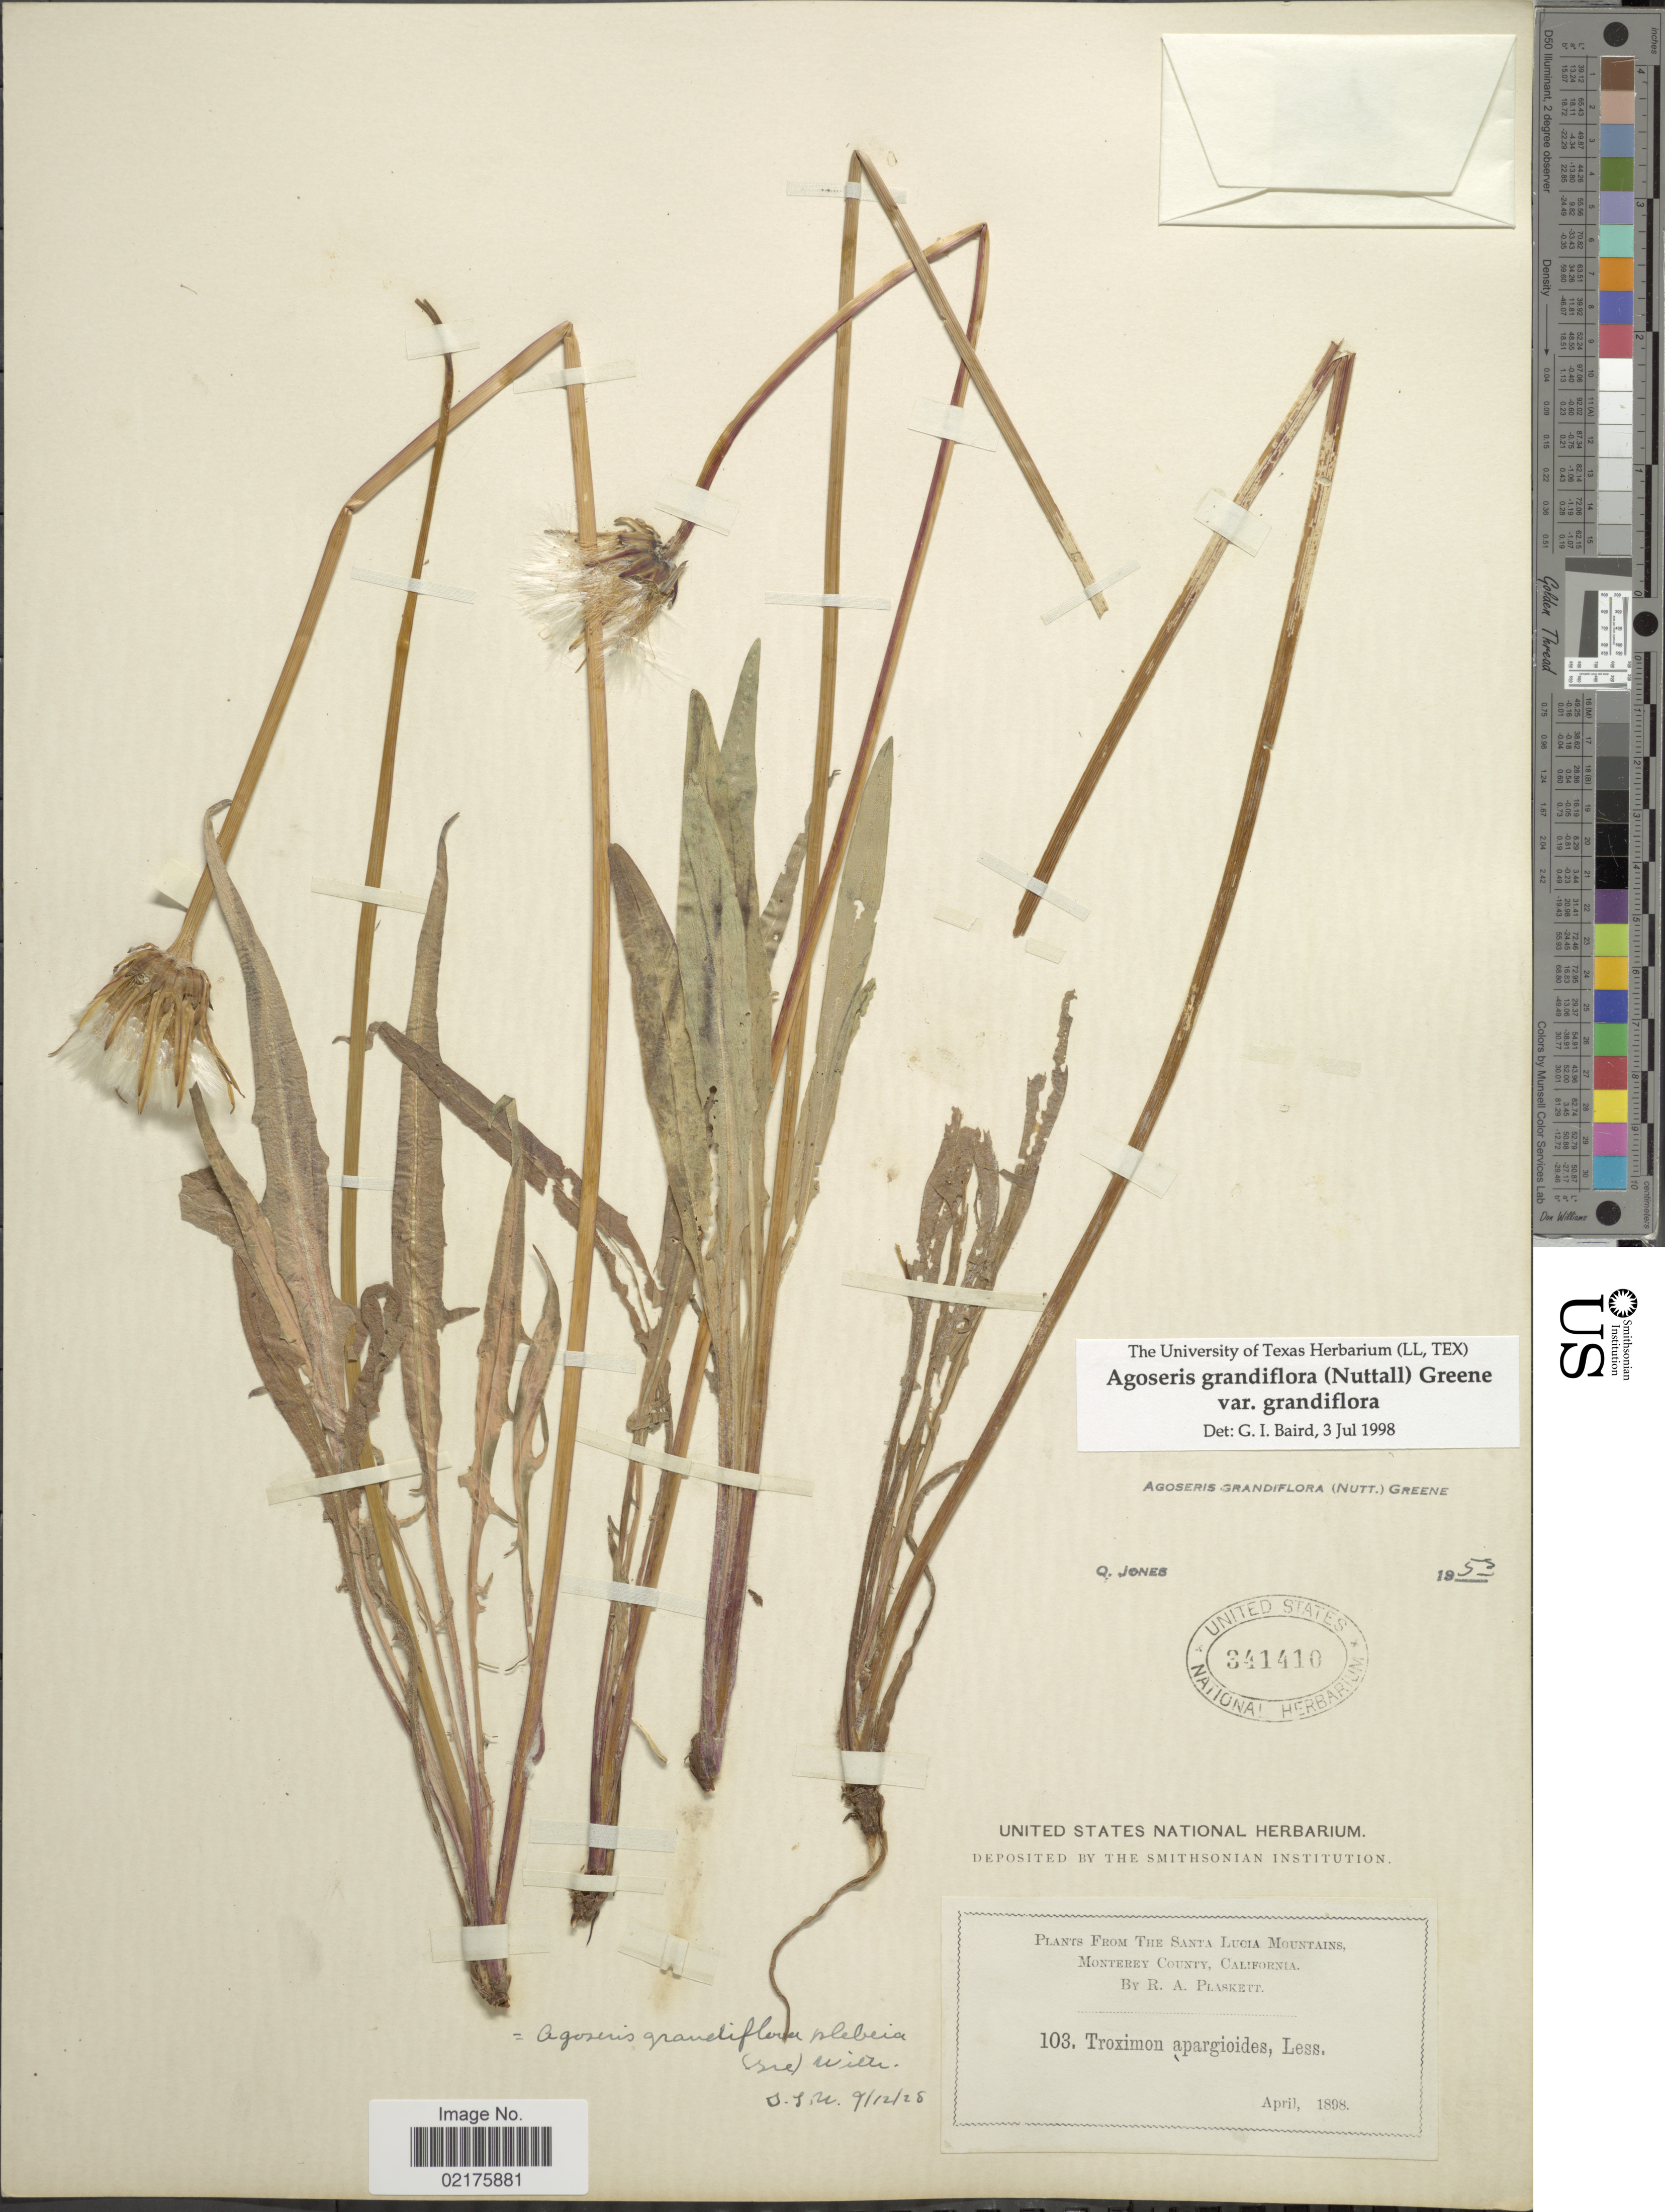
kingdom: Plantae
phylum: Tracheophyta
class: Magnoliopsida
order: Asterales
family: Asteraceae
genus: Agoseris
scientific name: Agoseris grandiflora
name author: (Nutt.) Greene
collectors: R. Plaskett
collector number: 103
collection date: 1898-04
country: United States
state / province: California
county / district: Monterey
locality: The Santa Lucia Mountains, Monterey County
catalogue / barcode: US 341410